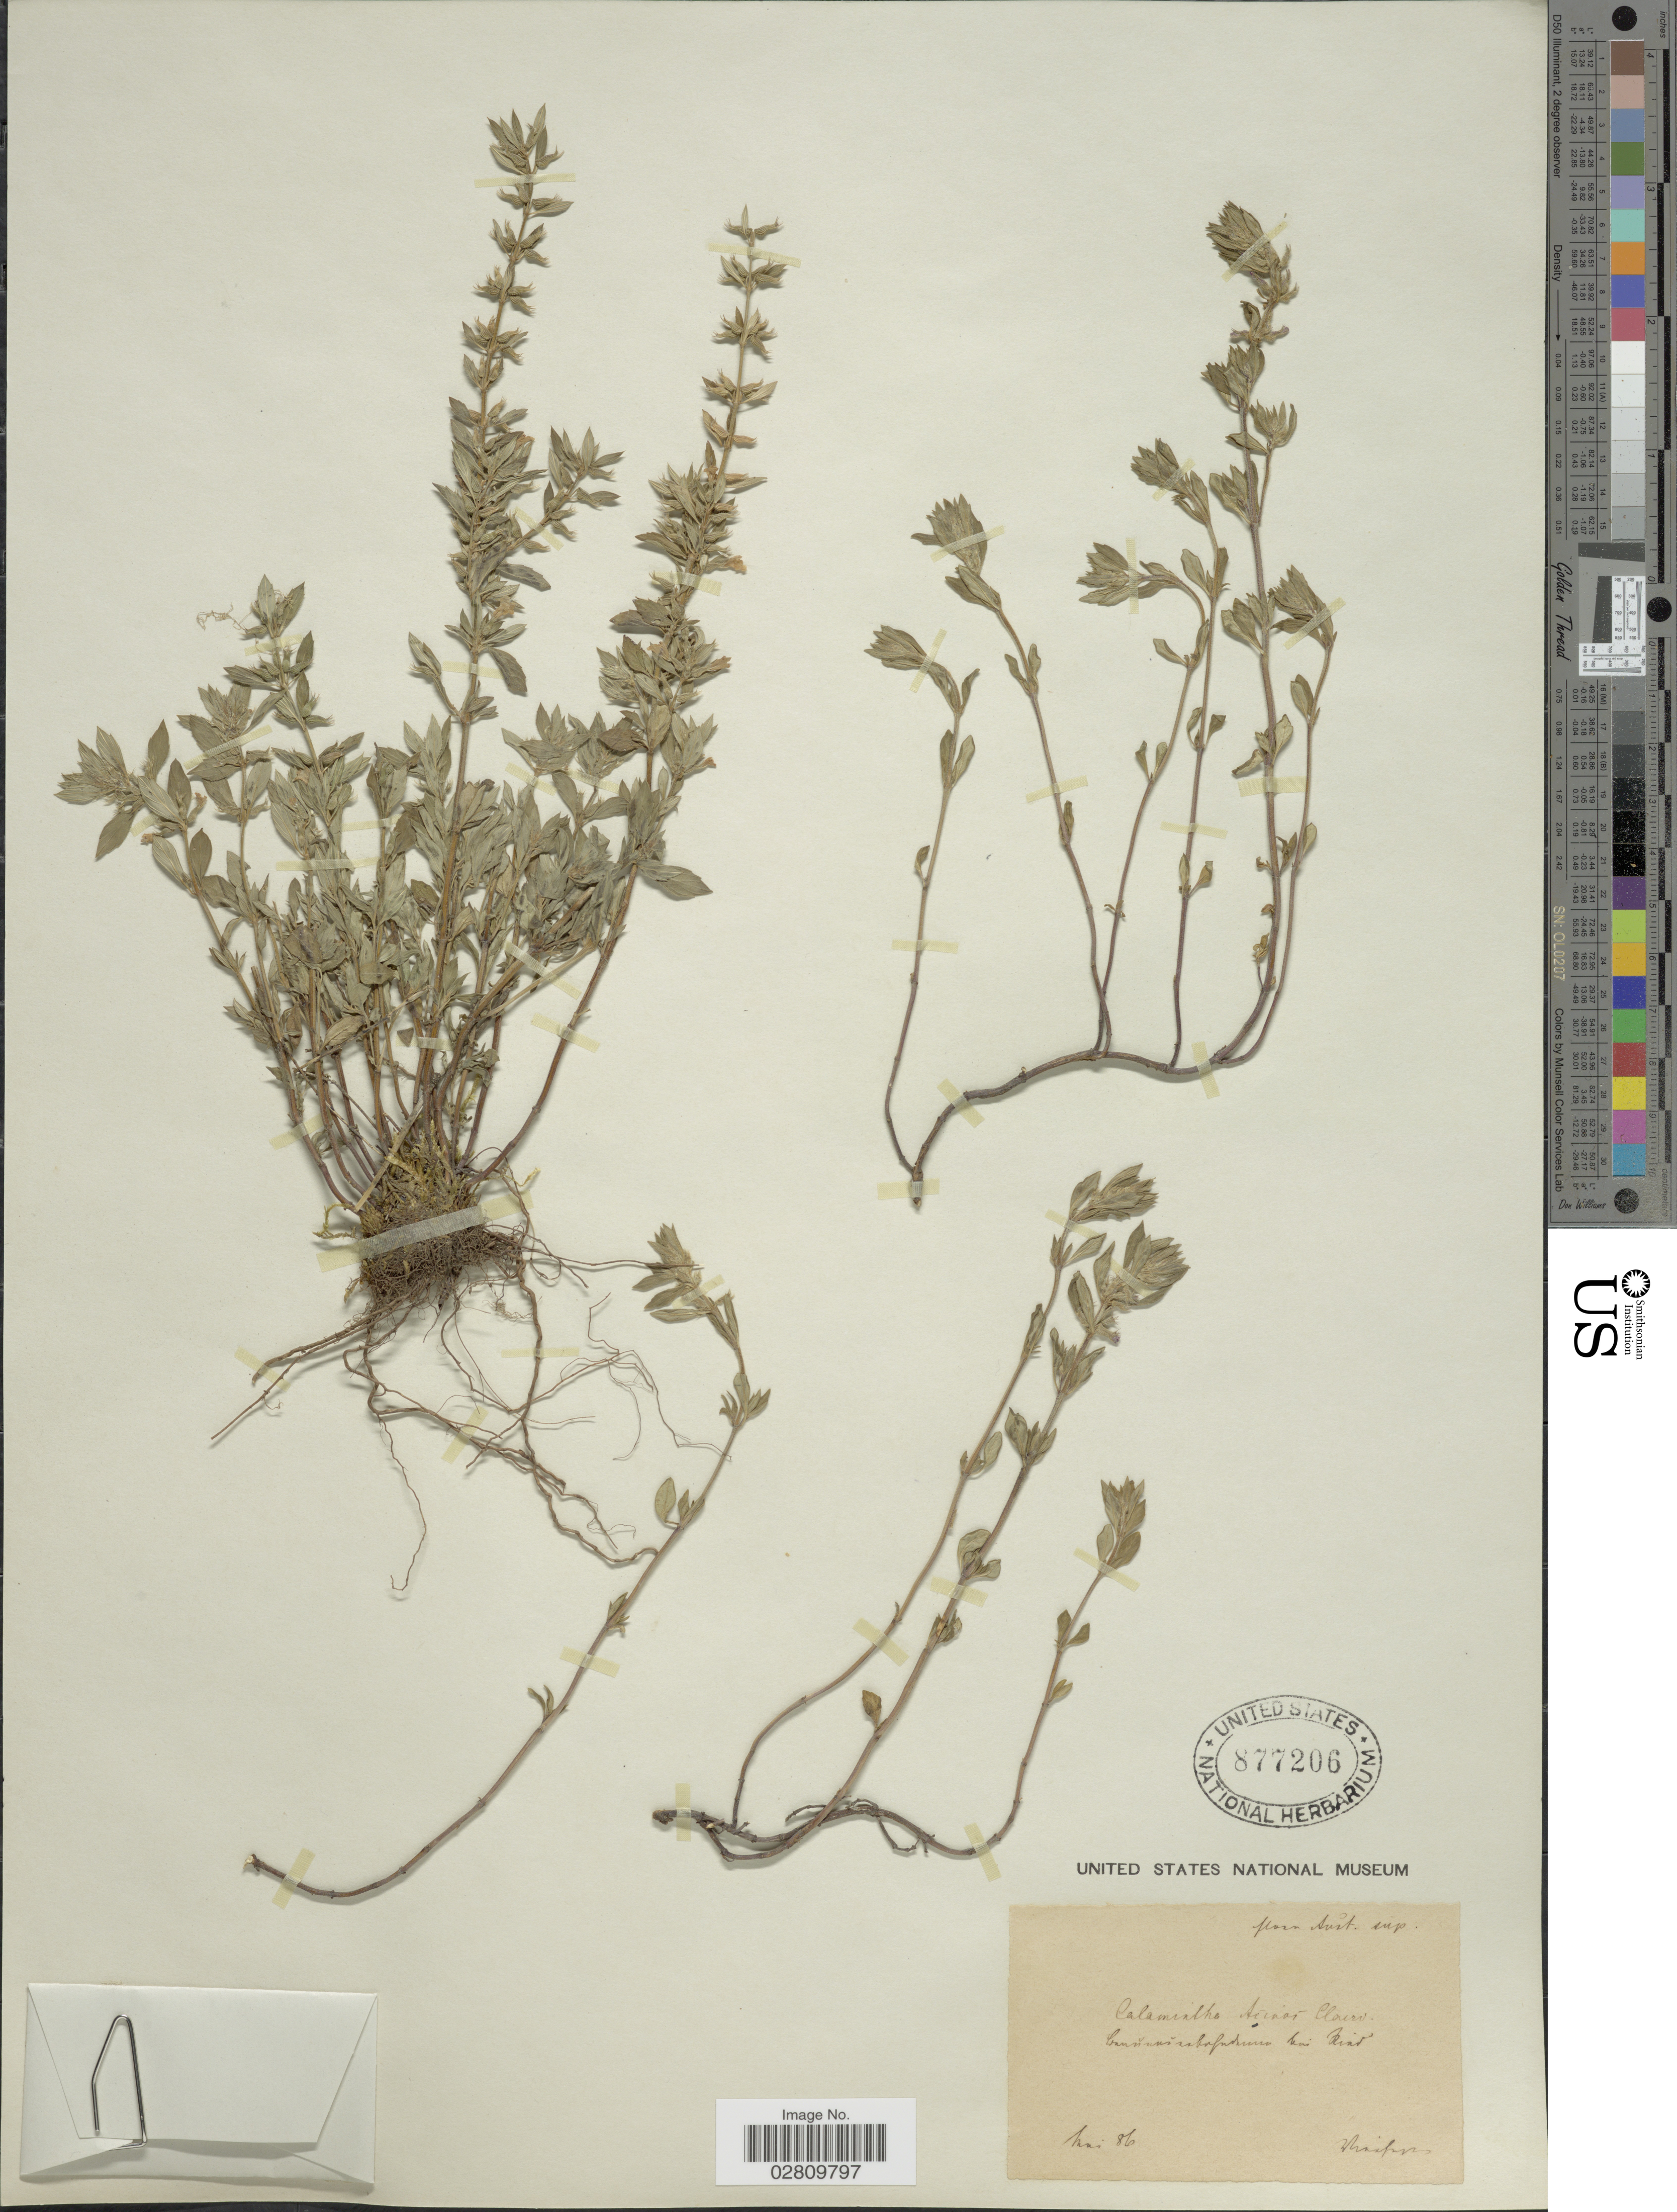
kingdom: Plantae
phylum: Tracheophyta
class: Magnoliopsida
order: Lamiales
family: Lamiaceae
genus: Acinos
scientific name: Acinos acinos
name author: (L.) Huth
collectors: F. Vierhapper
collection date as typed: Transcribed d/m/y: /5/86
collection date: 1886-05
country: Austria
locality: Flora Aust. sup., Braunauerbahndamm bei Ried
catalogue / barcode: US 877206